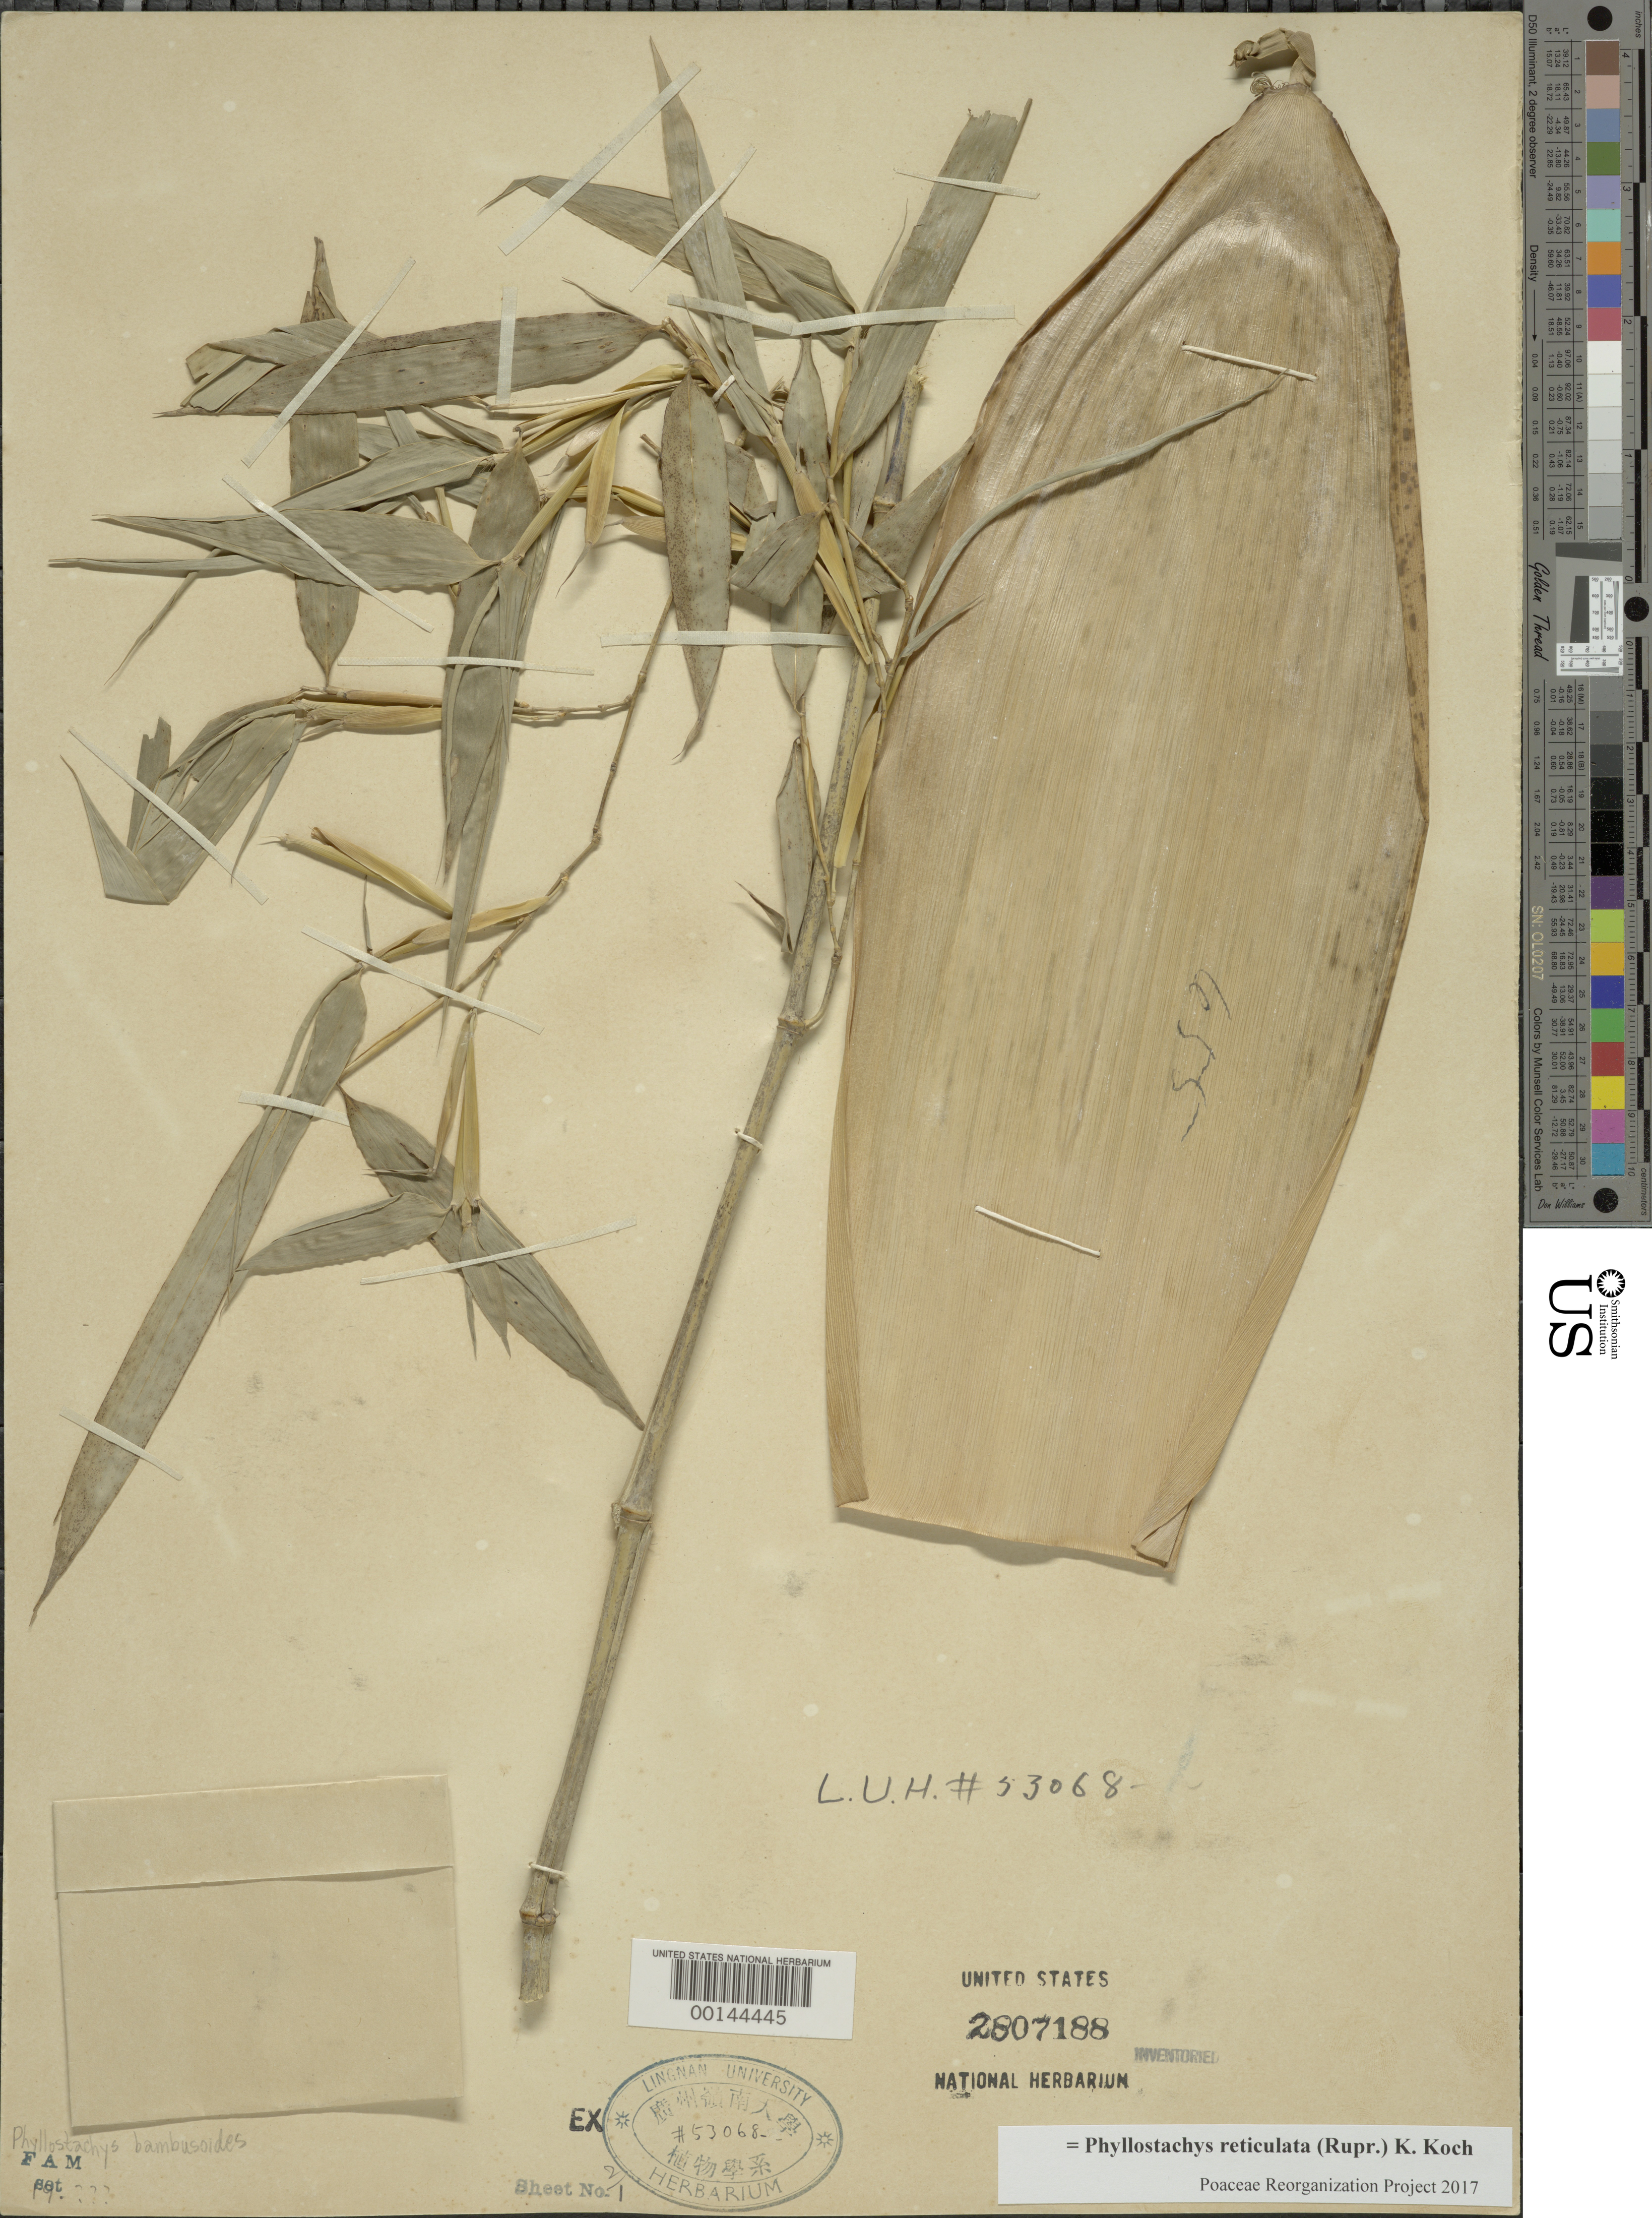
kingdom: Plantae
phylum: Tracheophyta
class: Liliopsida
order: Poales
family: Poaceae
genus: Phyllostachys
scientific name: Phyllostachys reticulata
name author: (Rupr.) K. Koch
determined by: Poaceae Reorganization Project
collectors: C. Tso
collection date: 1929-05-24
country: China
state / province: Guangdong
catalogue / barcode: US 2807188